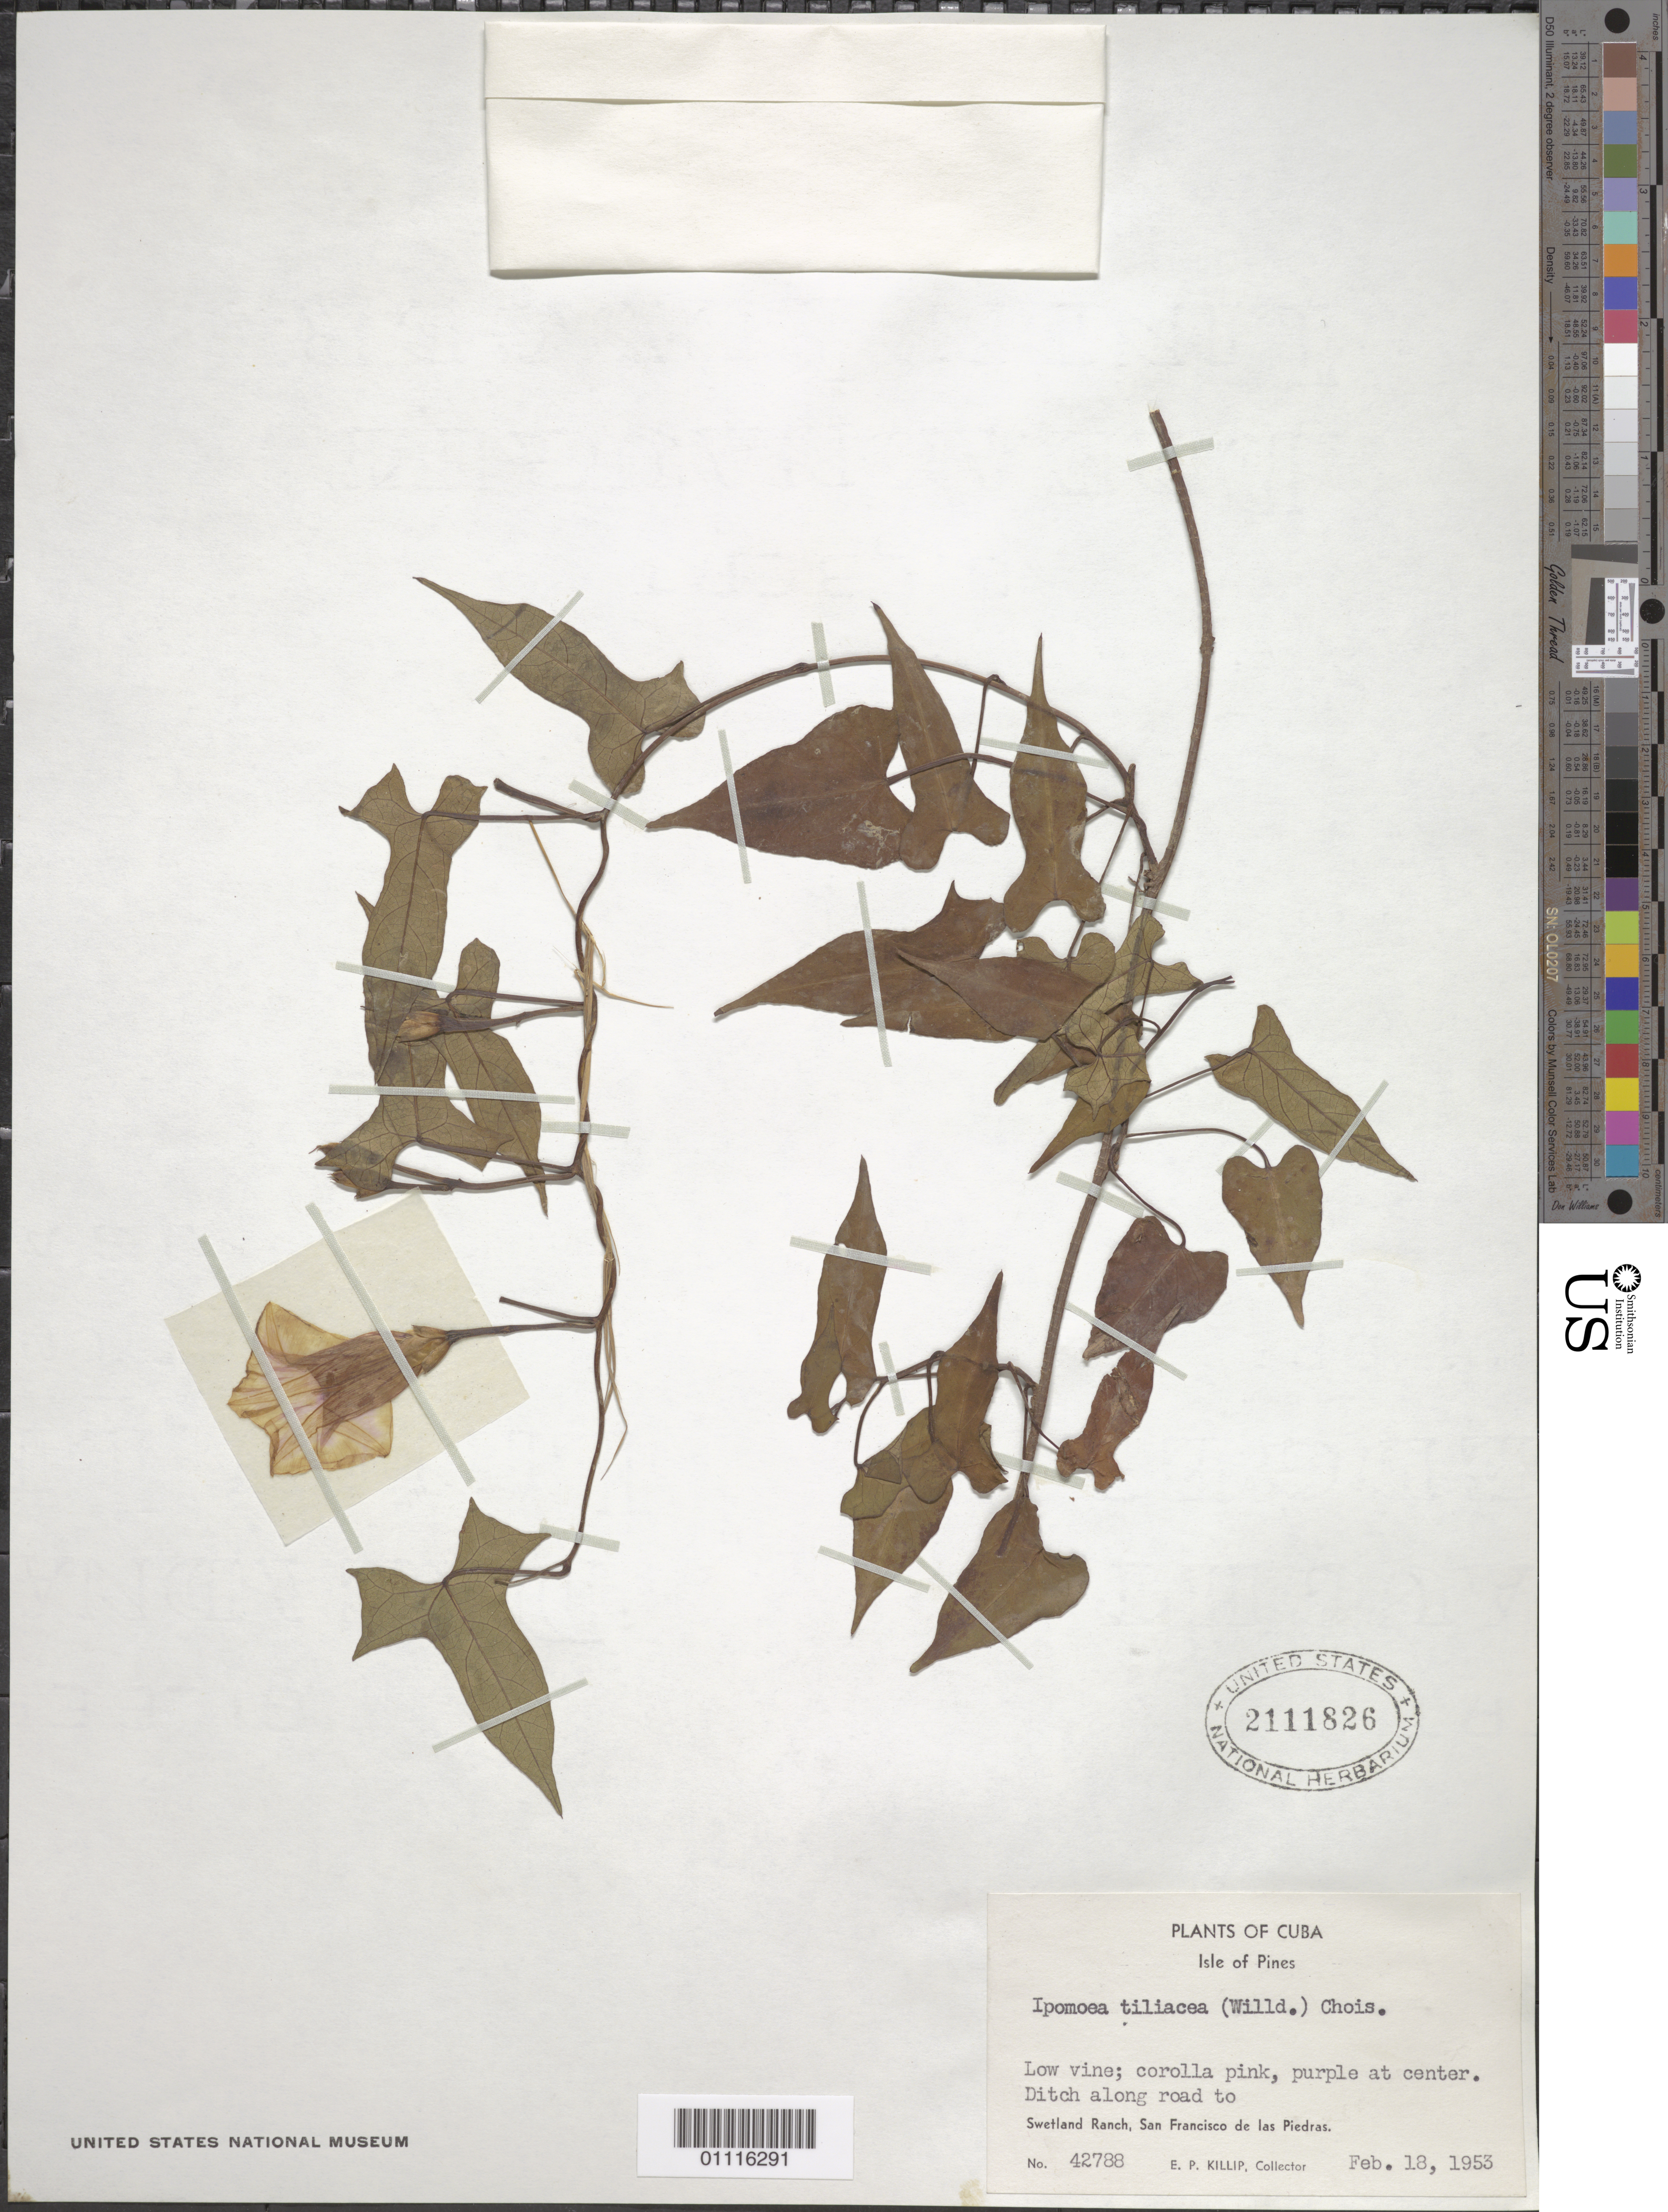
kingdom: Plantae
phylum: Tracheophyta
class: Magnoliopsida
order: Solanales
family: Convolvulaceae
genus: Ipomoea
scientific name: Ipomoea tiliacea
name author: (Willd.) Choisy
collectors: E. P. Killip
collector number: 42788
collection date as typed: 18 Feb 1953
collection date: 1953-02-18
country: Cuba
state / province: Isla de La Juventud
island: Isla de la Juventud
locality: Ditch along road to Swetland Ranch, San Francisco de las Piedras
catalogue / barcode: US 2111826